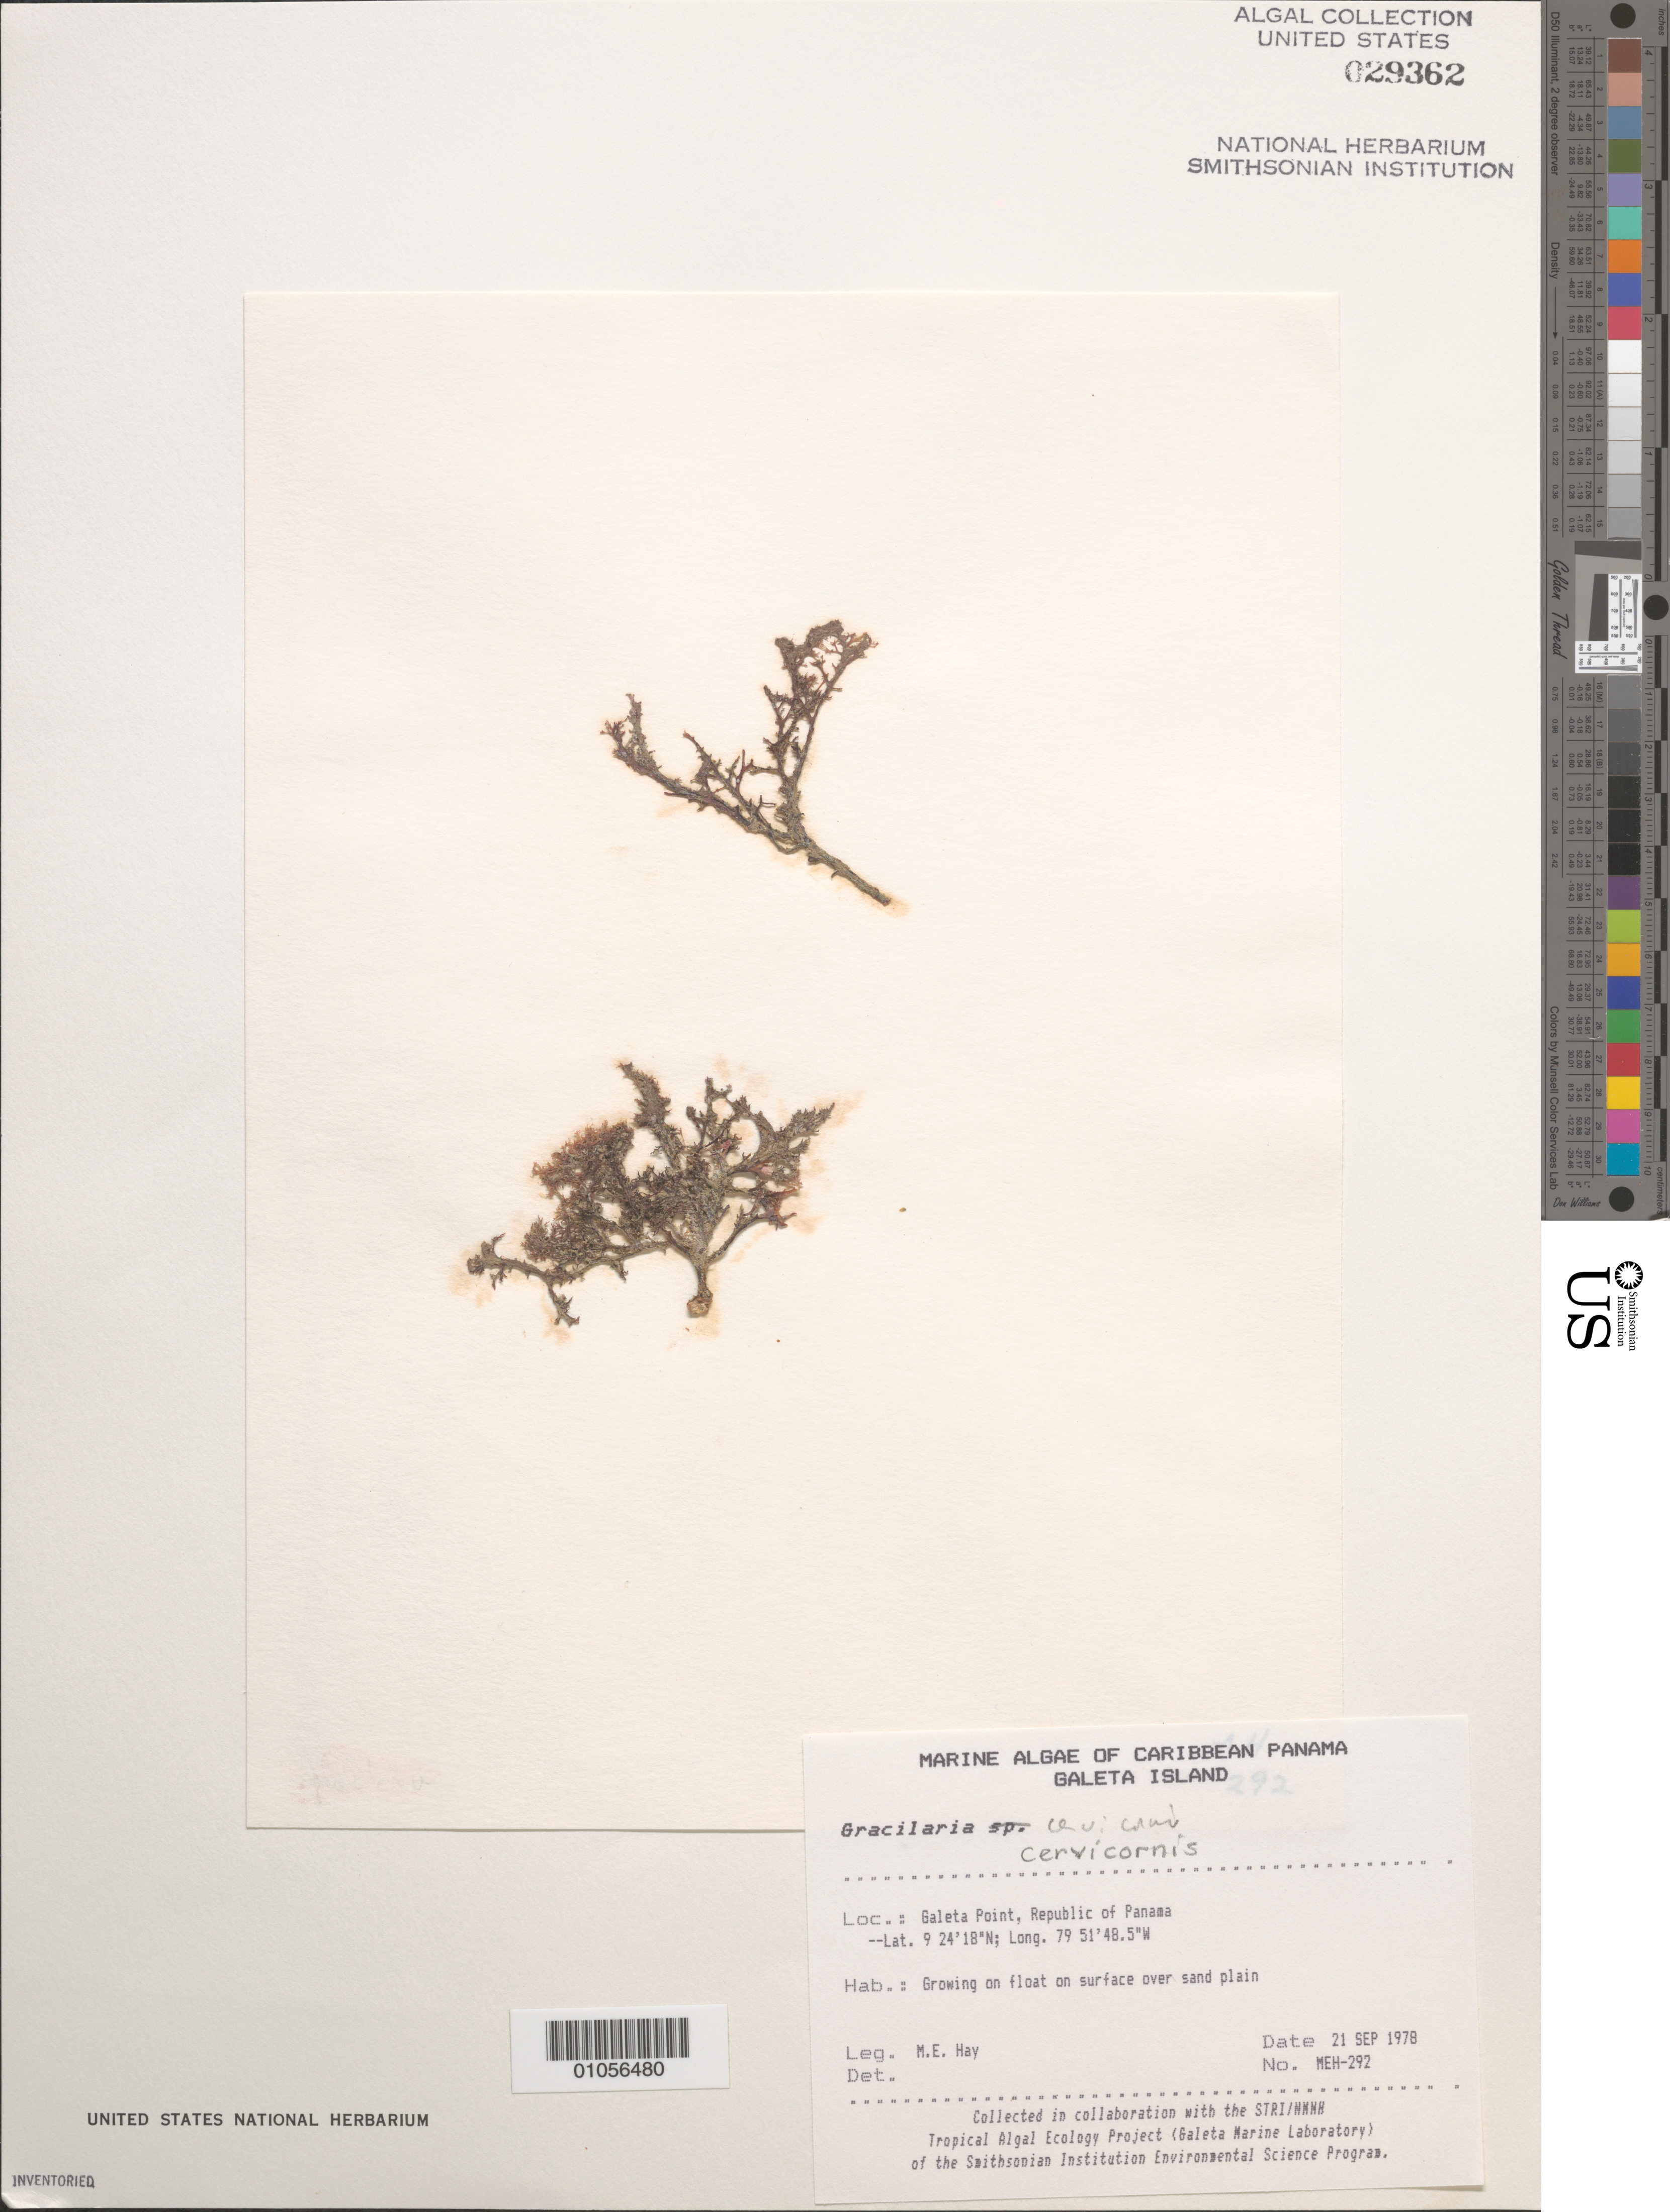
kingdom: Plantae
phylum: Rhodophyta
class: Florideophyceae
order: Gracilariales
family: Gracilariaceae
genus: Gracilaria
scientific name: Gracilaria cervicornis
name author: (Turner) J. Agardh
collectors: M. E. Hay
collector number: MEH-292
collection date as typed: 21 Sep 1978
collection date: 1978-09-21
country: Panama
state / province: Colón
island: Galeta Island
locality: Galeta Point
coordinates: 9 24'18"N, 79 51'48.5"W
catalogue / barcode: US 29362